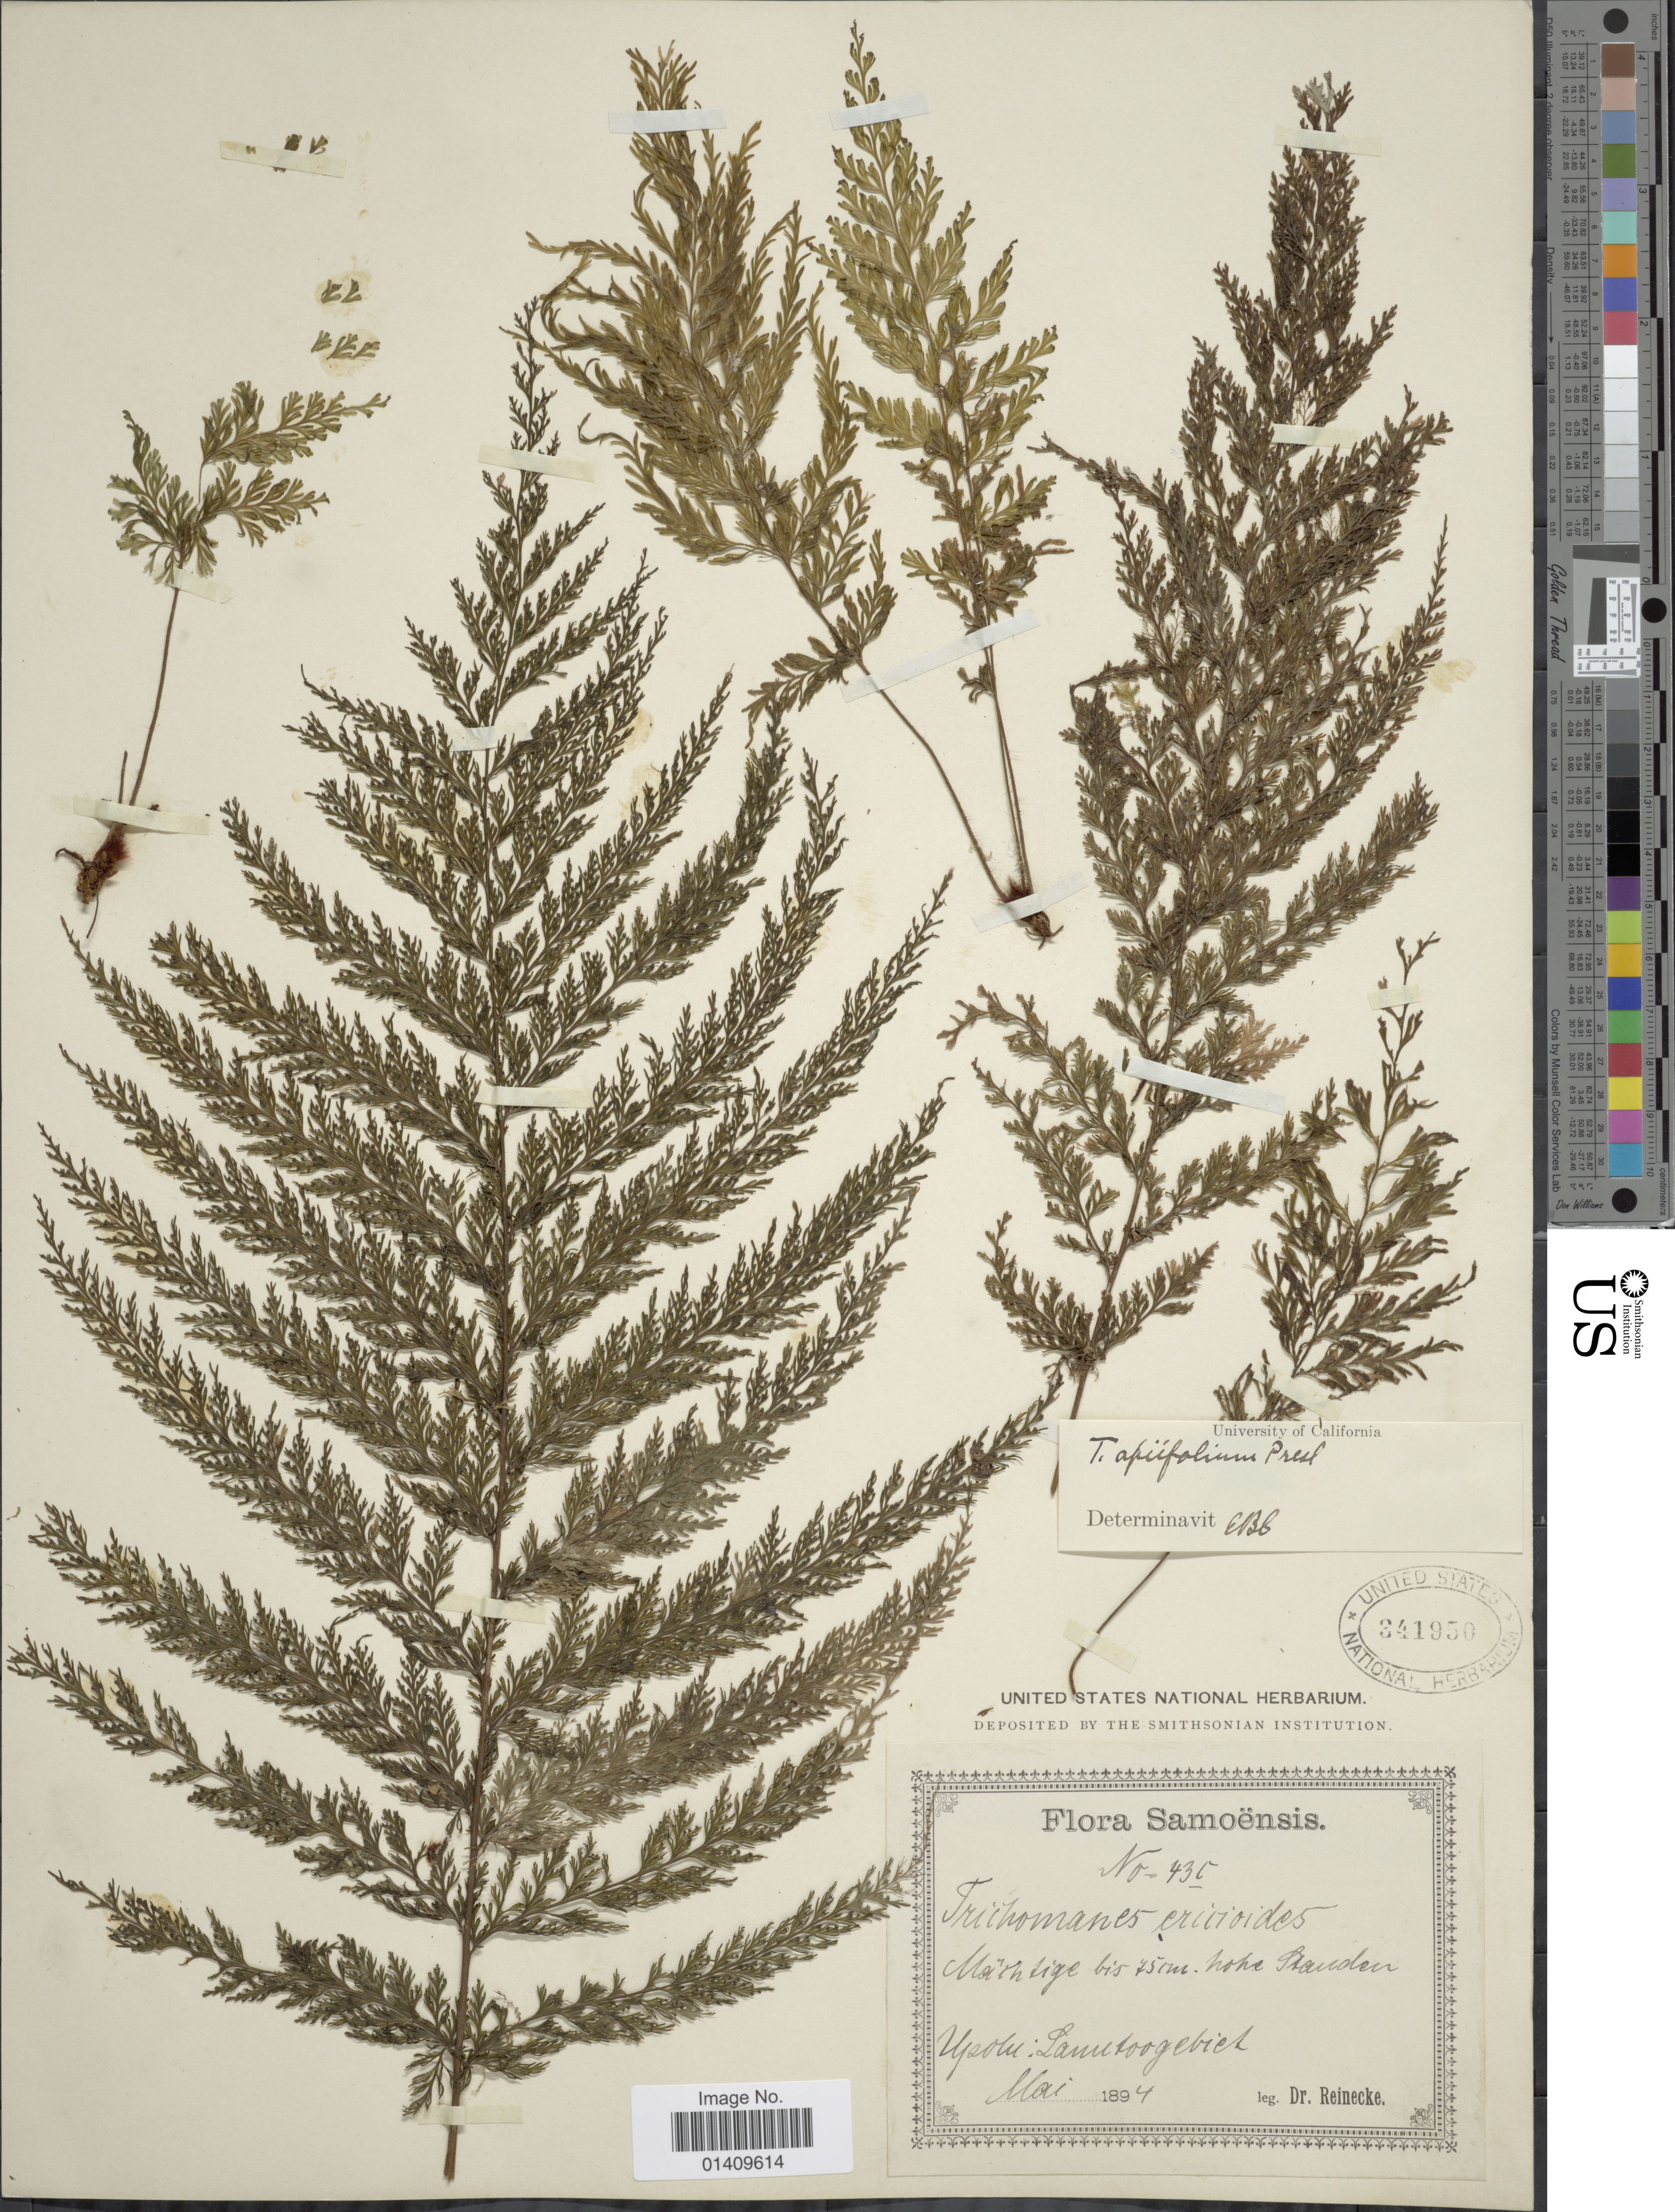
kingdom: Plantae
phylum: Tracheophyta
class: Polypodiopsida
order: Hymenophyllales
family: Hymenophyllaceae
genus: Callistopteris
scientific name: Callistopteris apiifolia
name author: (C. Presl) Copel.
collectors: -- Reinecke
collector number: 436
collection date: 1894-05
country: Samoa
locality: Samoensis. Mathtige bis 75cm hohe Strauden Opulu lamtoogebiet [interpreted]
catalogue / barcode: US 341950